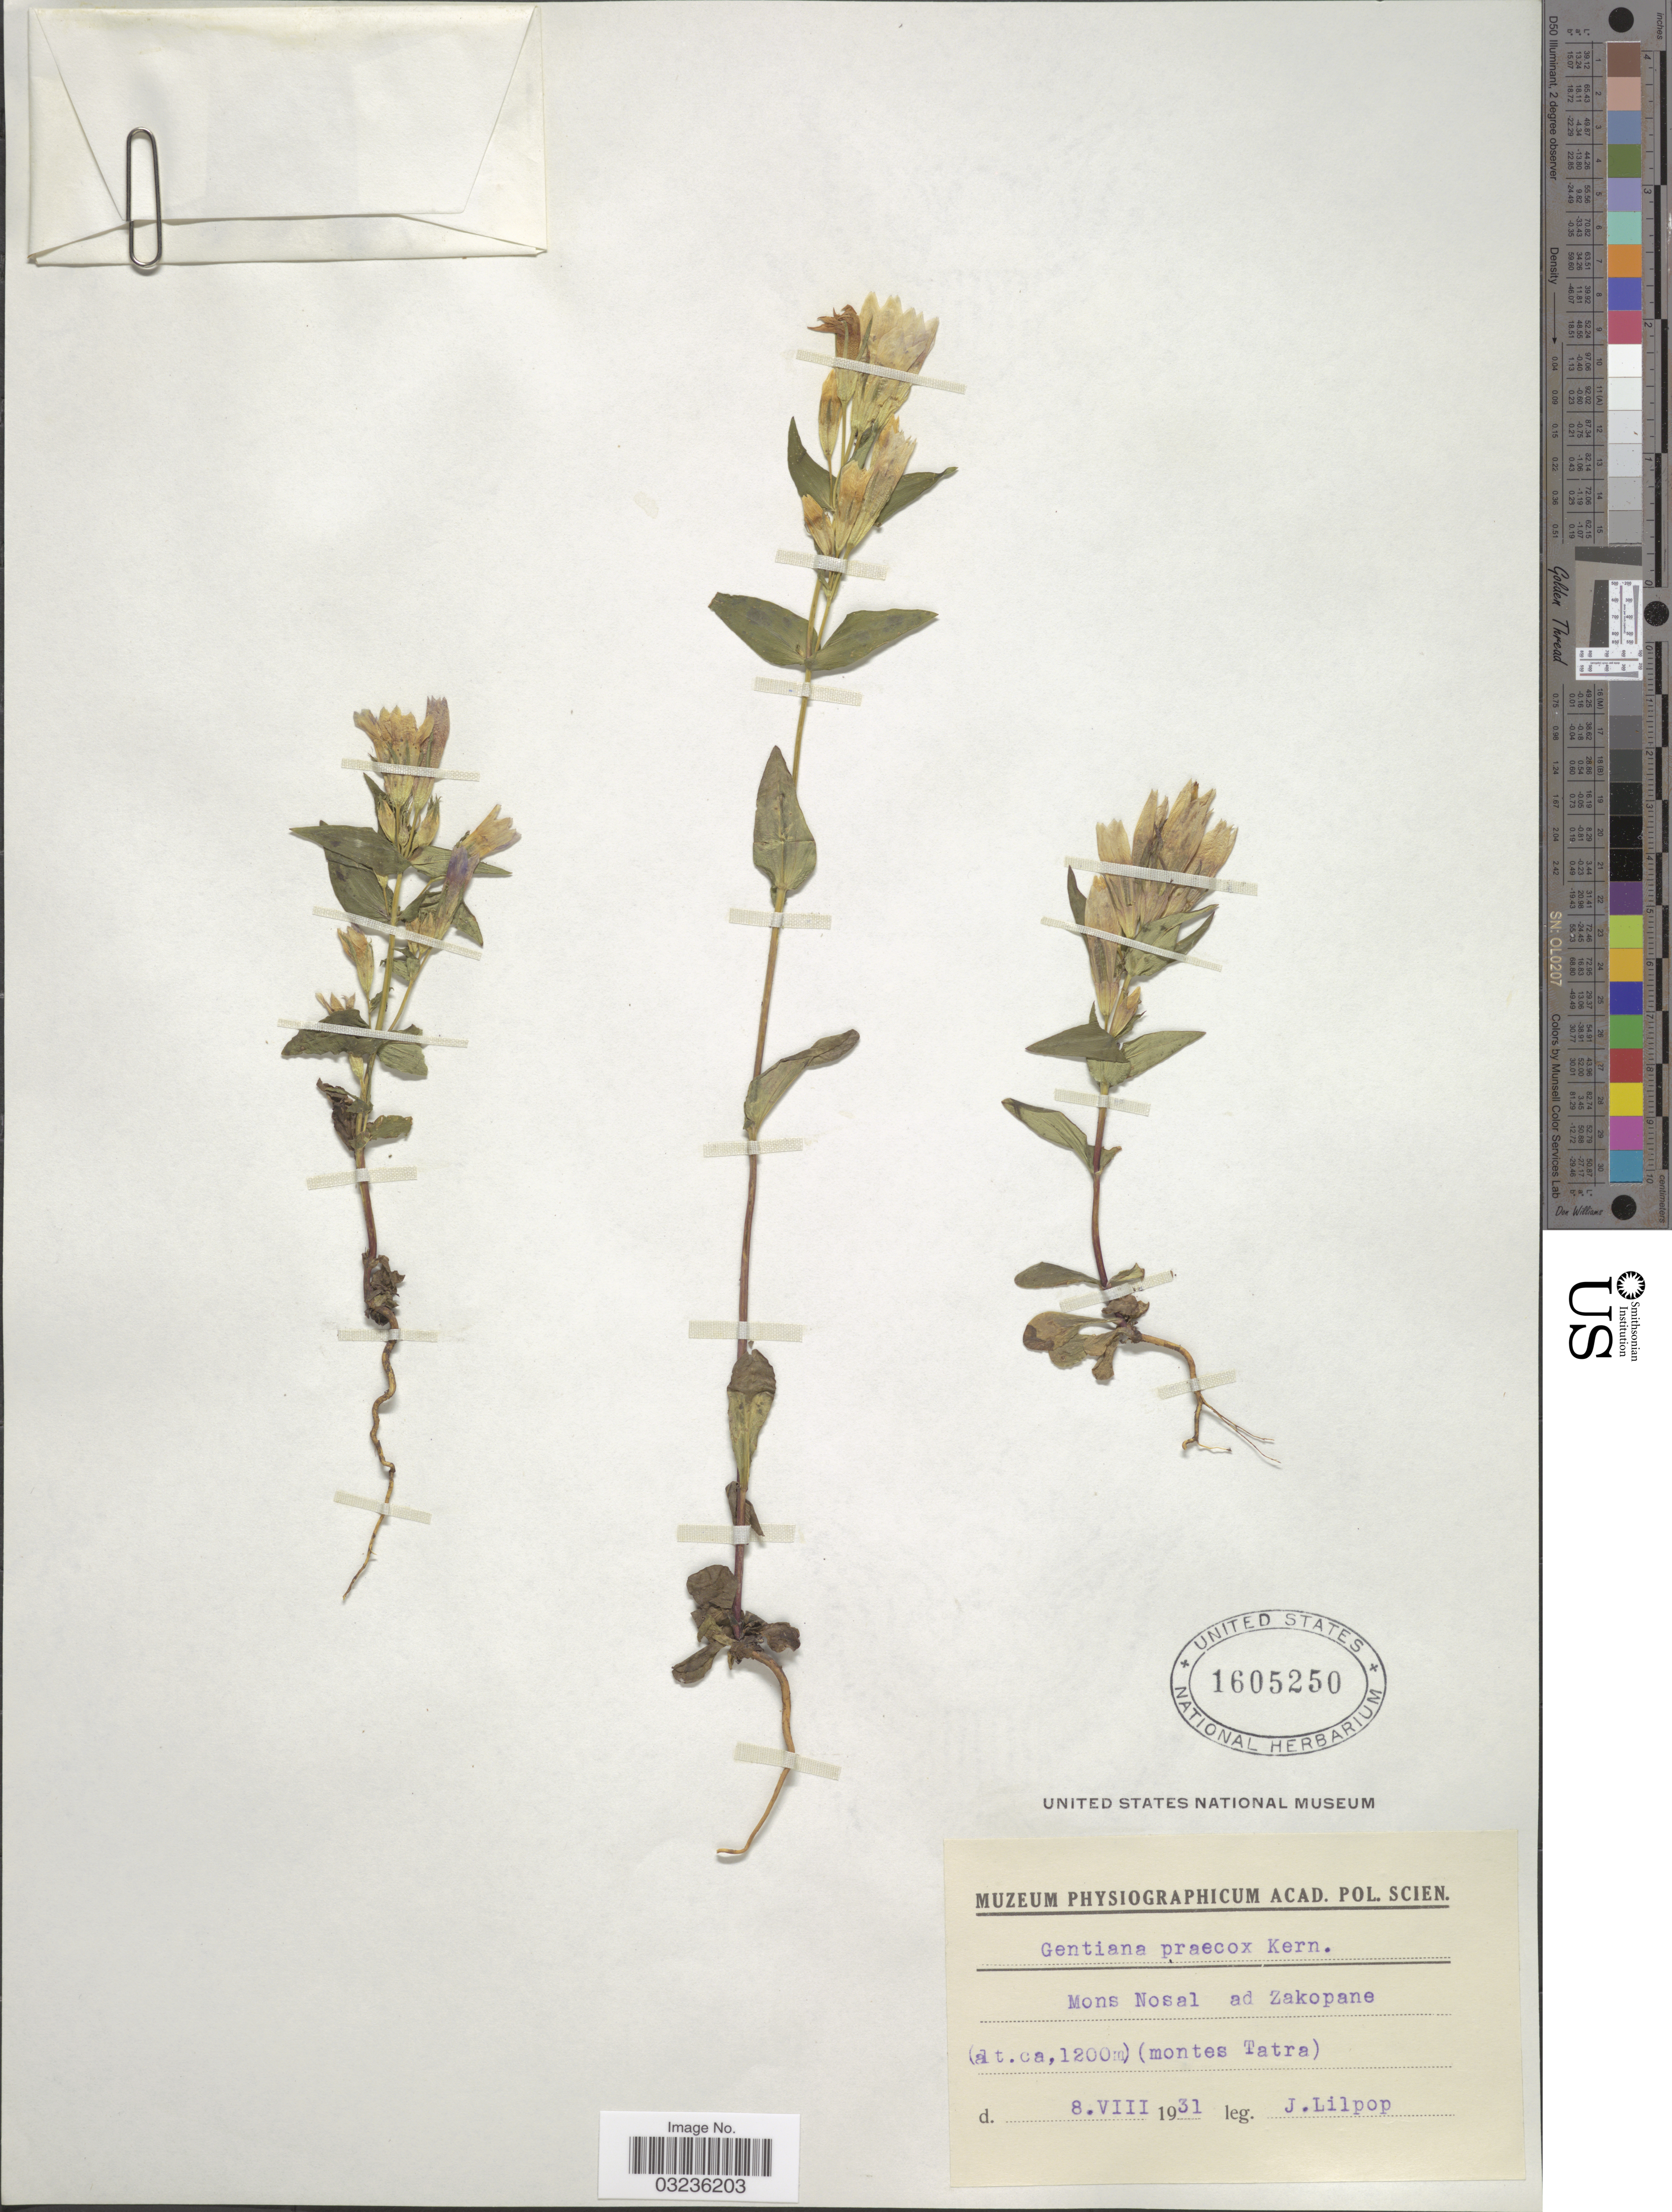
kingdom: Plantae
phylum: Tracheophyta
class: Magnoliopsida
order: Gentianales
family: Gentianaceae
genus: Gentiana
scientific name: Gentiana praecox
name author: A. Kern. & Jos. Kern.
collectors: J. Lilpop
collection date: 1931-08-08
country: Poland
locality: Mons Nosal ad Zakopane (montes Tatra).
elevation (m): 1200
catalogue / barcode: US 1605250